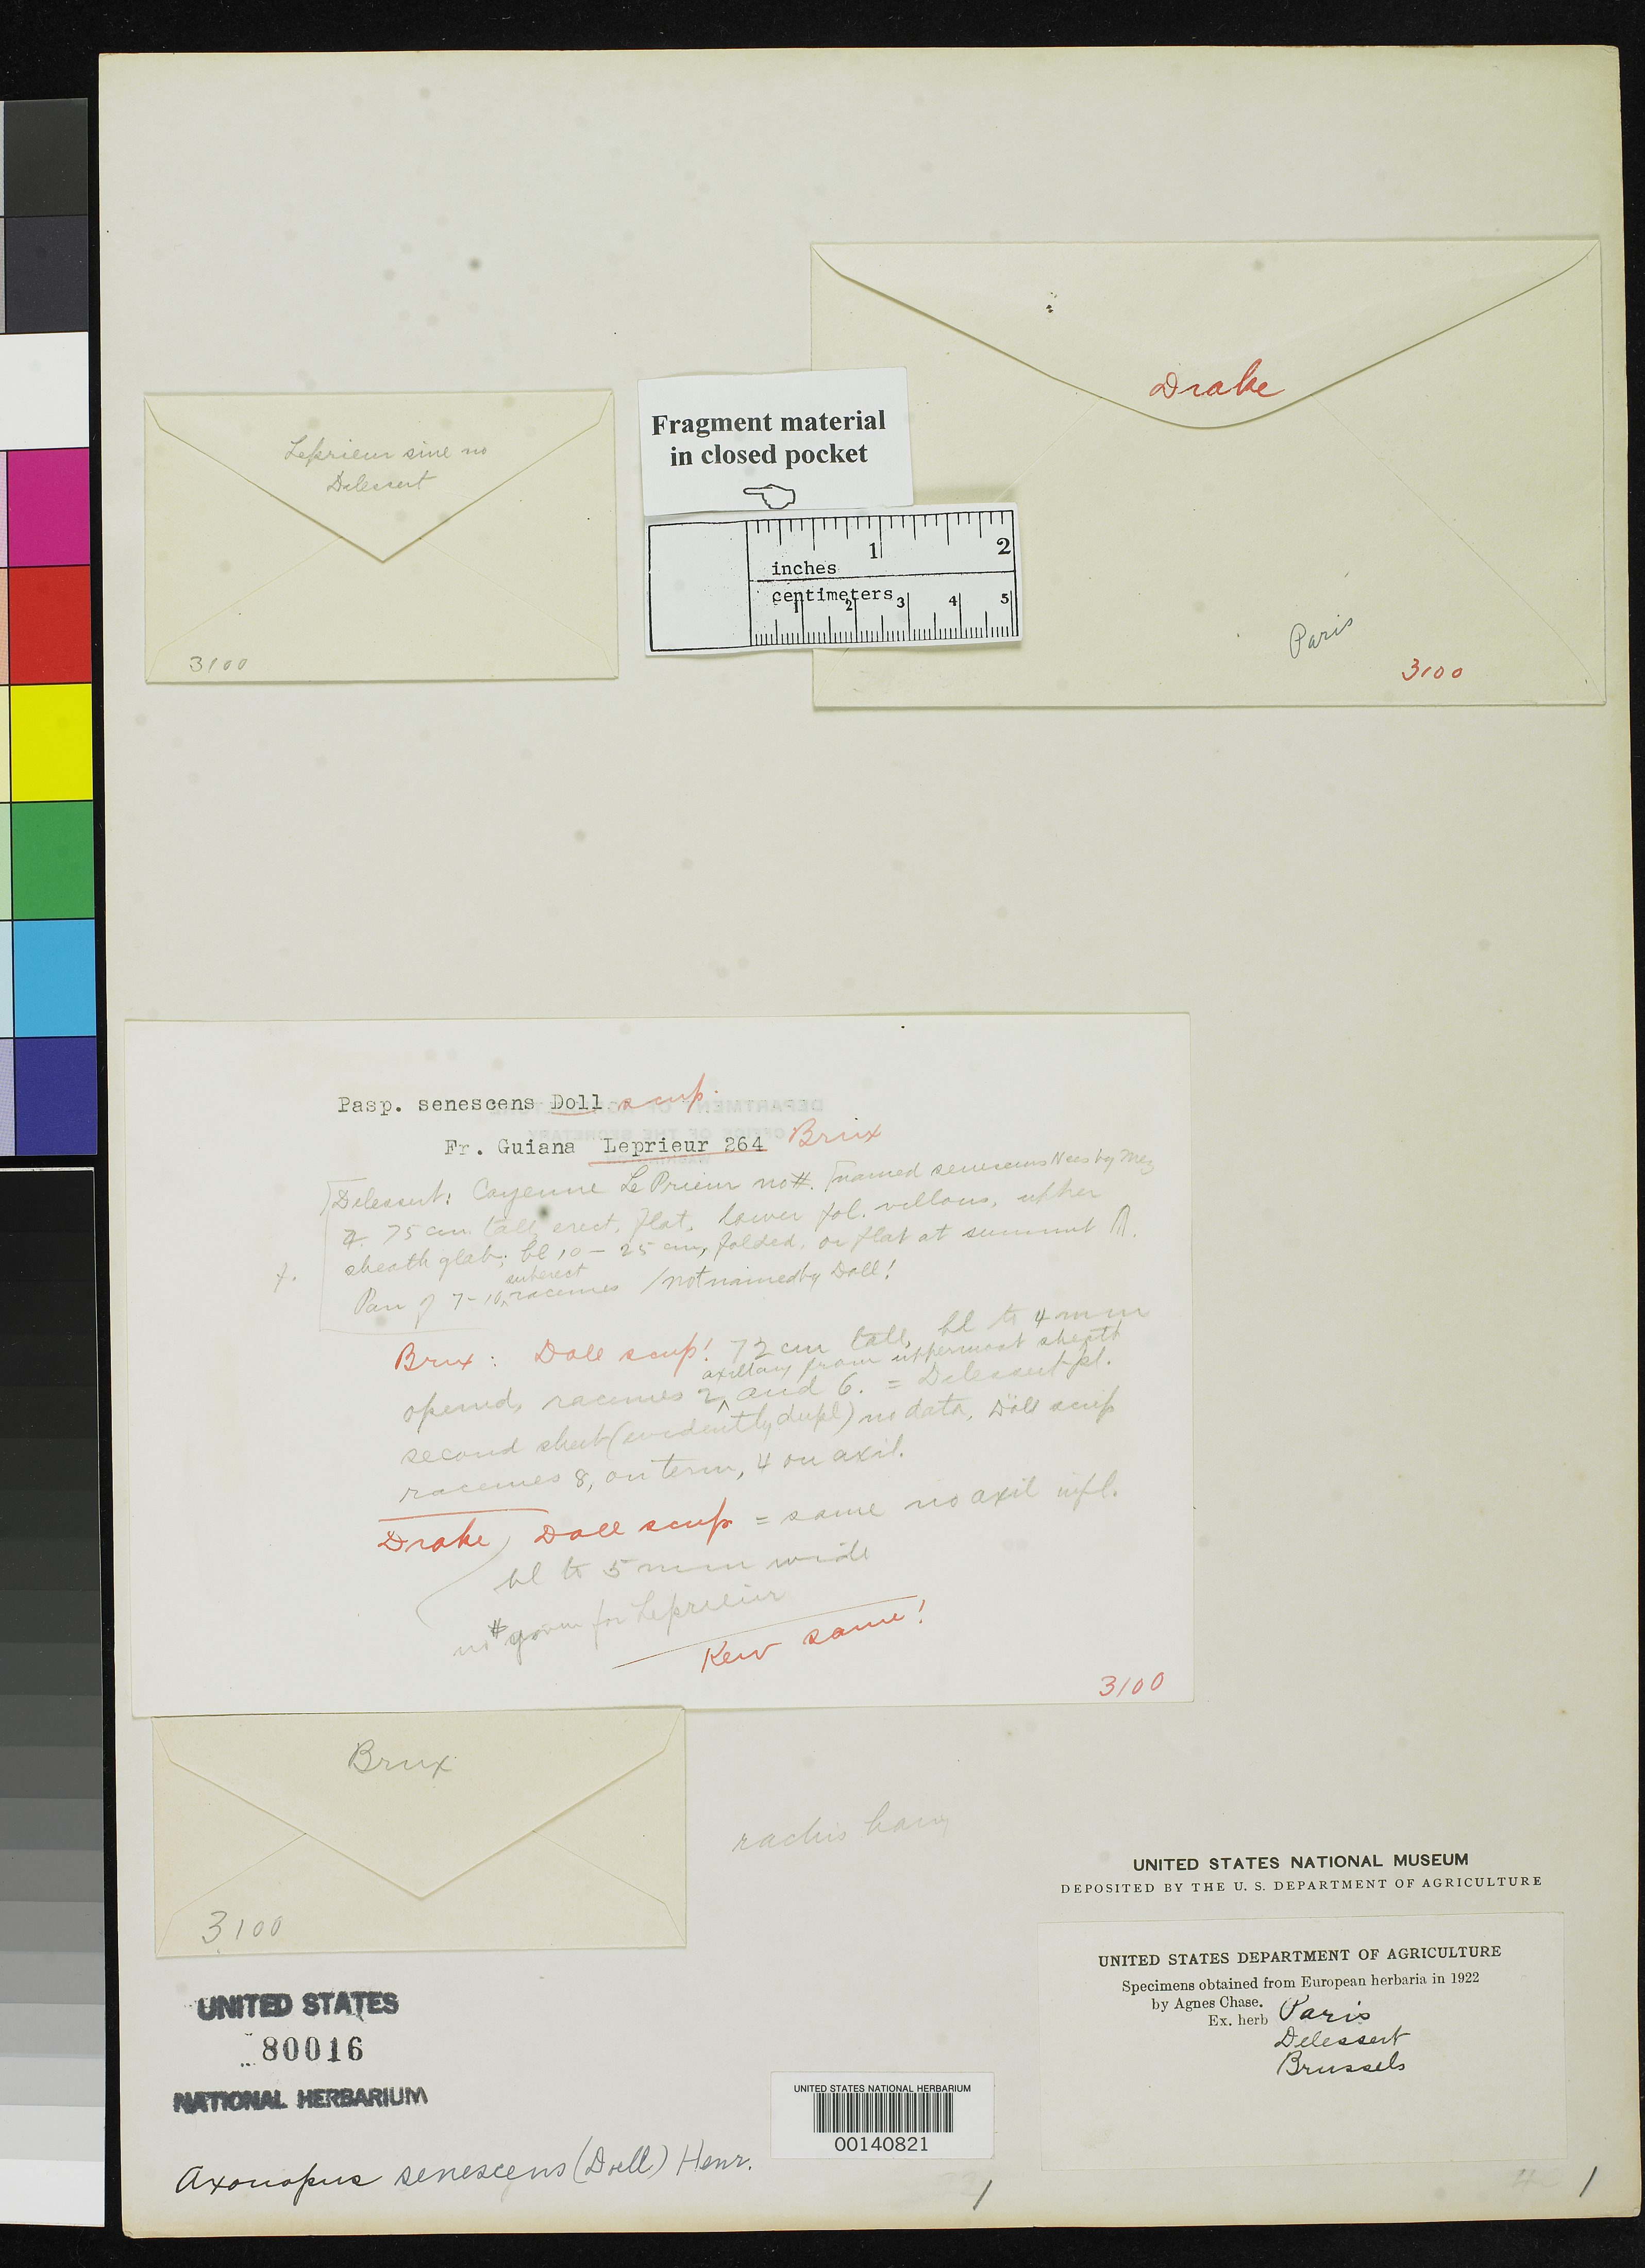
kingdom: Plantae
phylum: Tracheophyta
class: Liliopsida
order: Poales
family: Poaceae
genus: Paspalum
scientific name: Paspalum senescens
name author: Döll in Mart.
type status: Possible Type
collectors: F. M. R. Leprieur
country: French Guiana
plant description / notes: Fragmentary material of type specimens (in 3 packets) ex herbaria Paris, Delessert, & Brussels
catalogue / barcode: US 80016